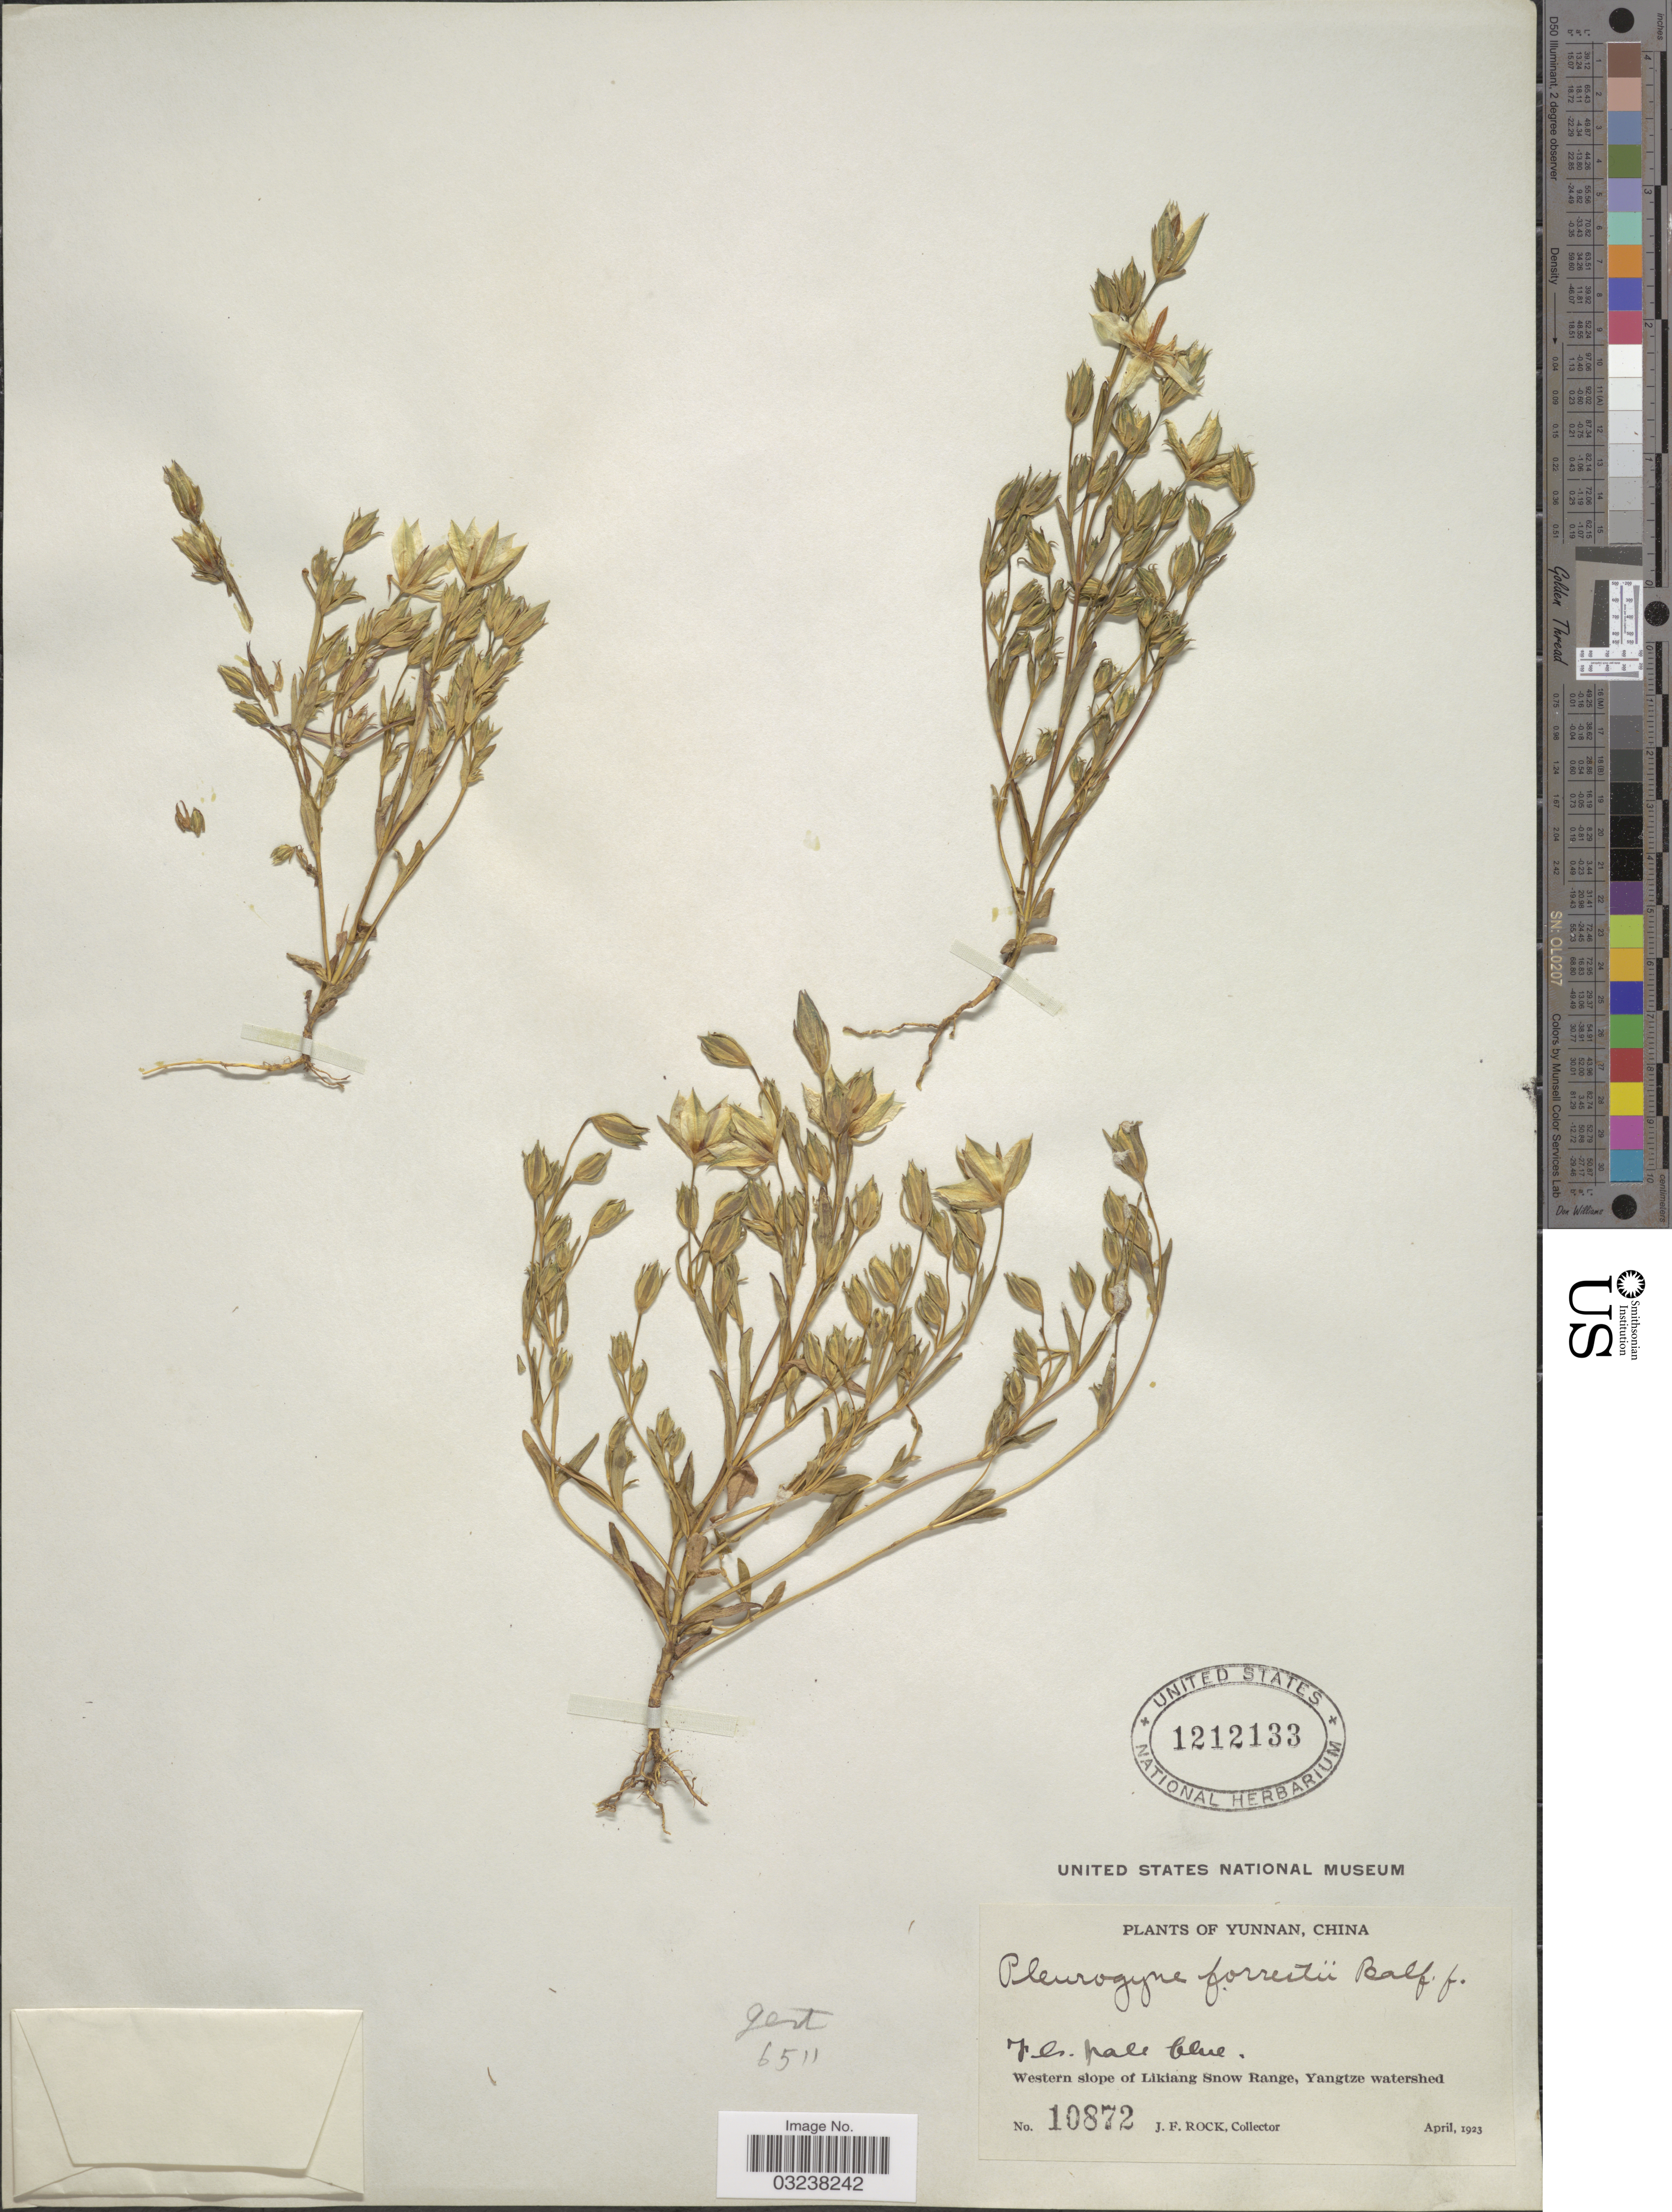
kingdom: Plantae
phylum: Tracheophyta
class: Magnoliopsida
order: Gentianales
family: Gentianaceae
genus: Lomatogonium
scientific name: Lomatogonium forrestii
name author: (Balf. f.) Fernald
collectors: J. Rock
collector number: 10872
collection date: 1923-04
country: China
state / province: Yunnan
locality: Western slope of Likiang Snow Range, Yangtze watershed.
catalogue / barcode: US 1212133